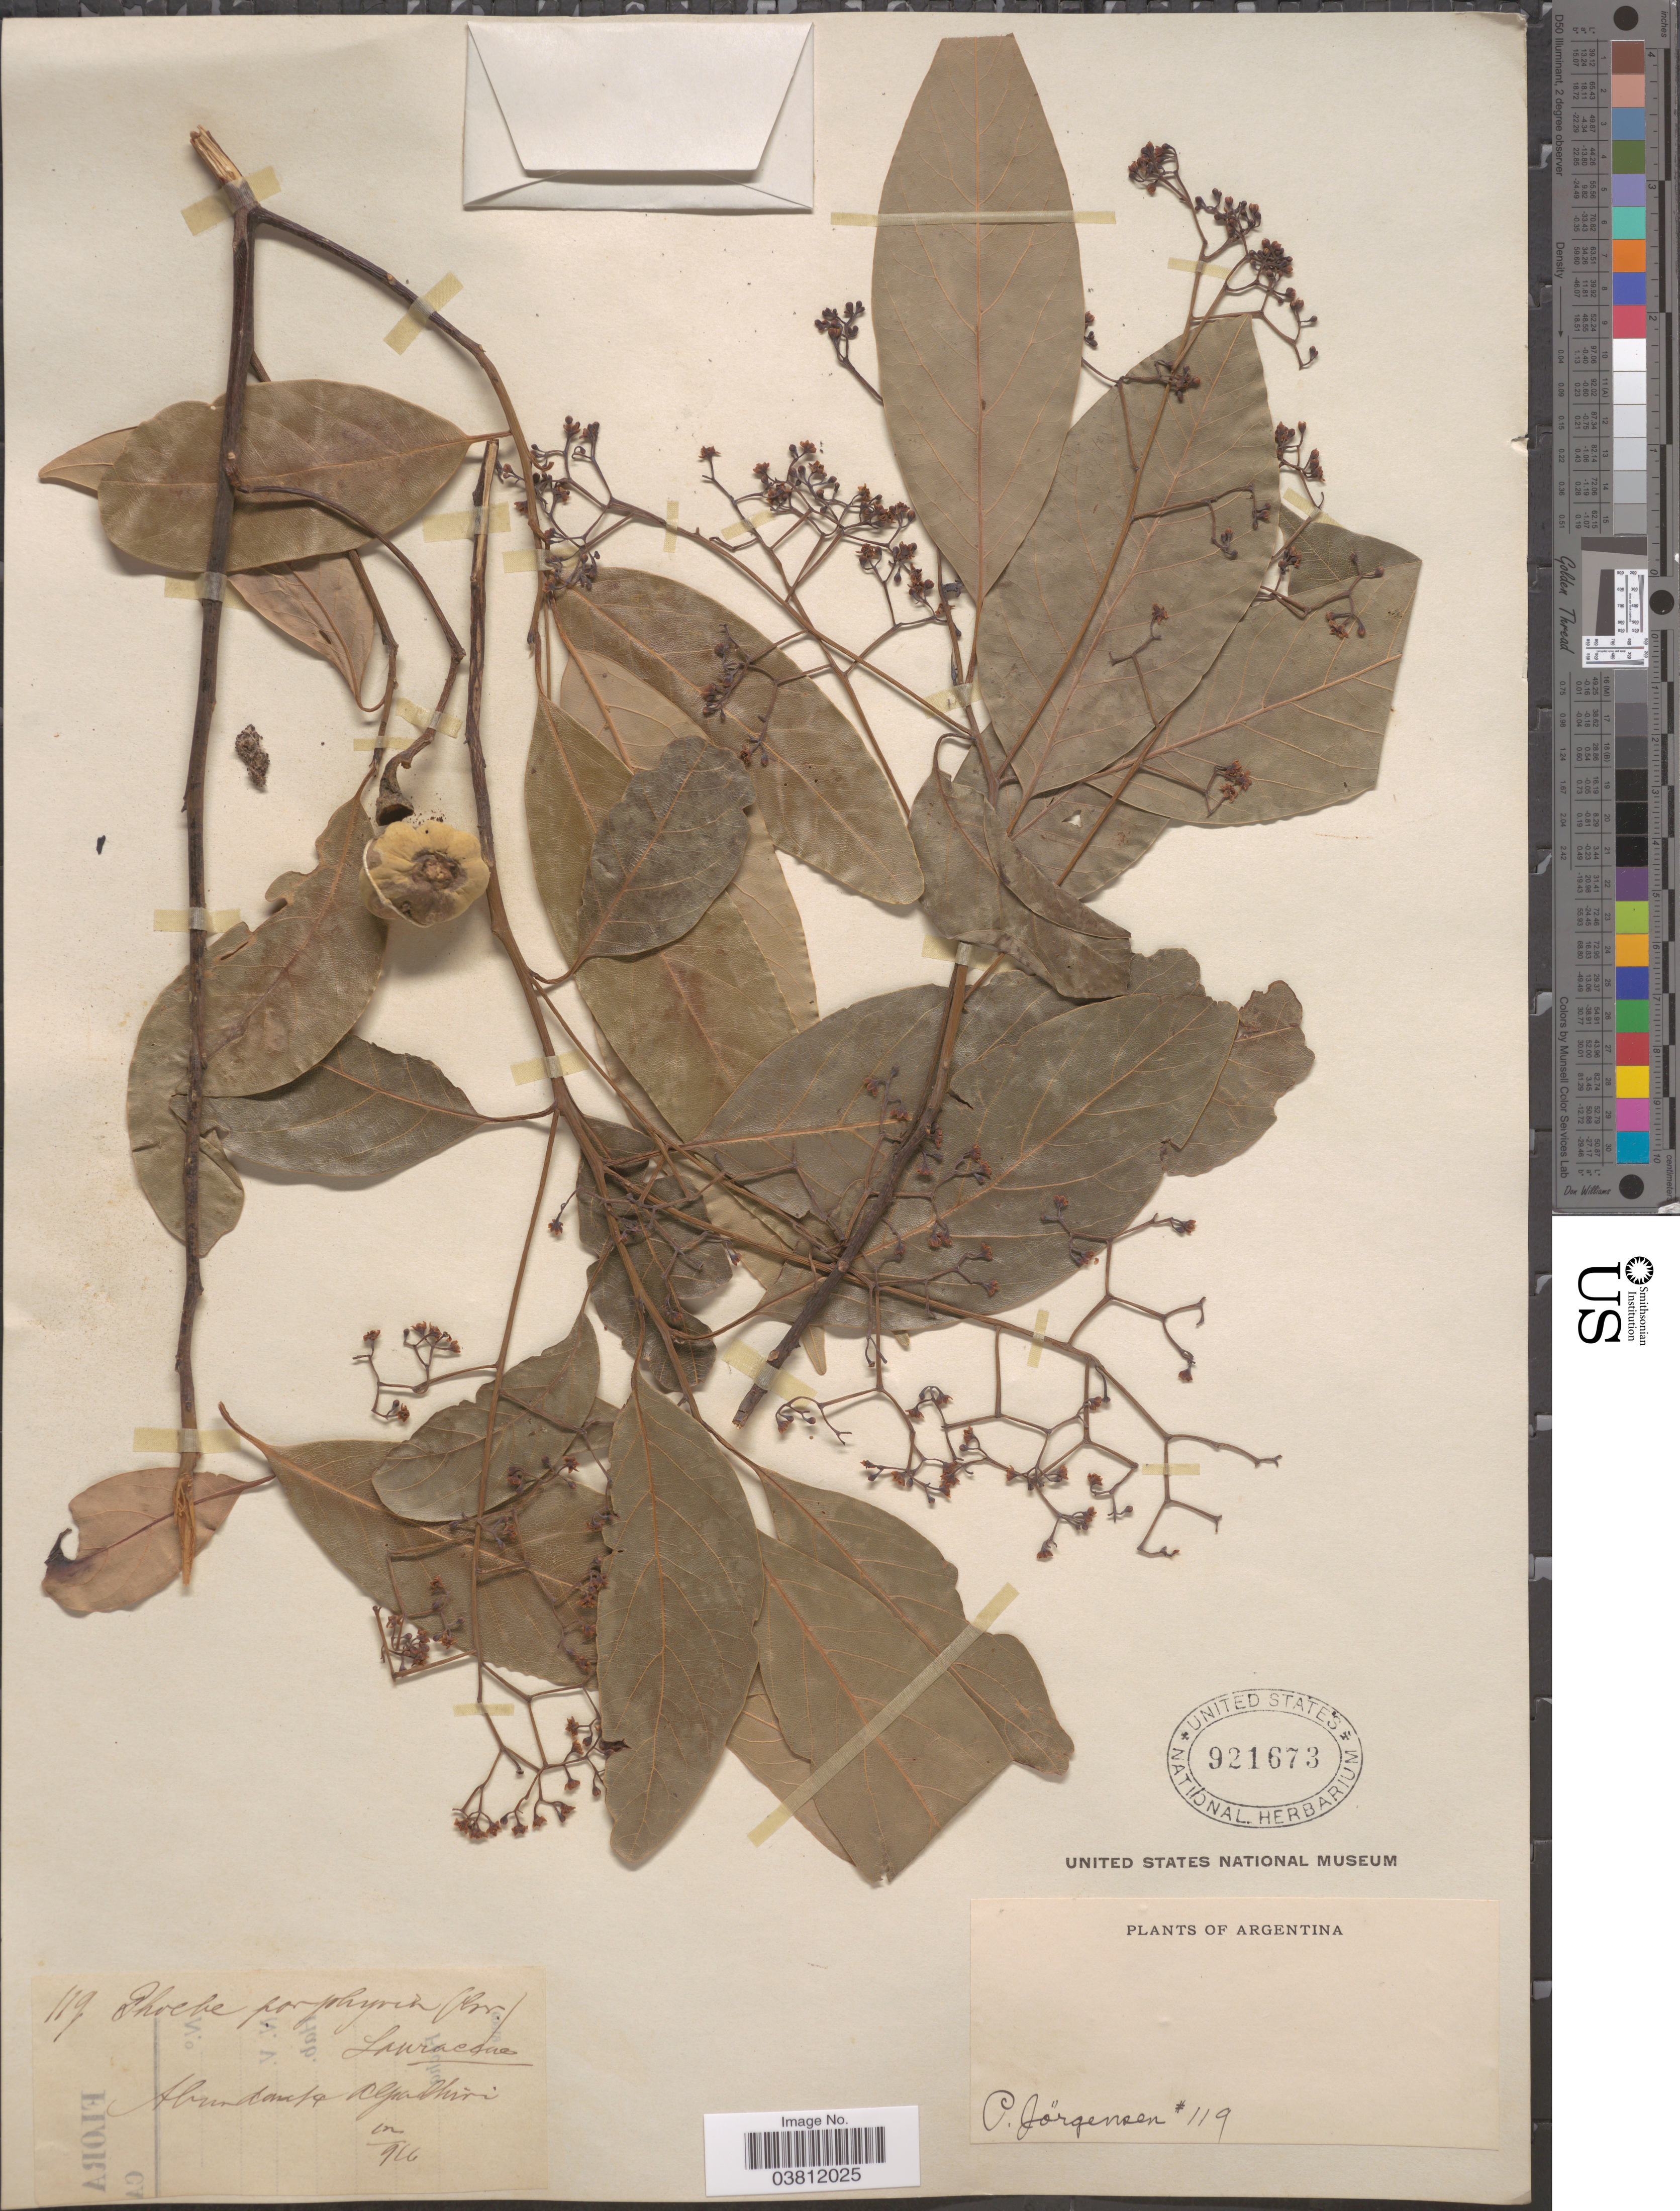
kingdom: Plantae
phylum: Tracheophyta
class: Magnoliopsida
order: Laurales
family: Lauraceae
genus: Phoebe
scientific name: Phoebe porphyria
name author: (Griseb.) Mez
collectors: P. Jörgensen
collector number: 119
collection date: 1916-01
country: Argentina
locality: Abundant Alpachiri.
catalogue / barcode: US 921673